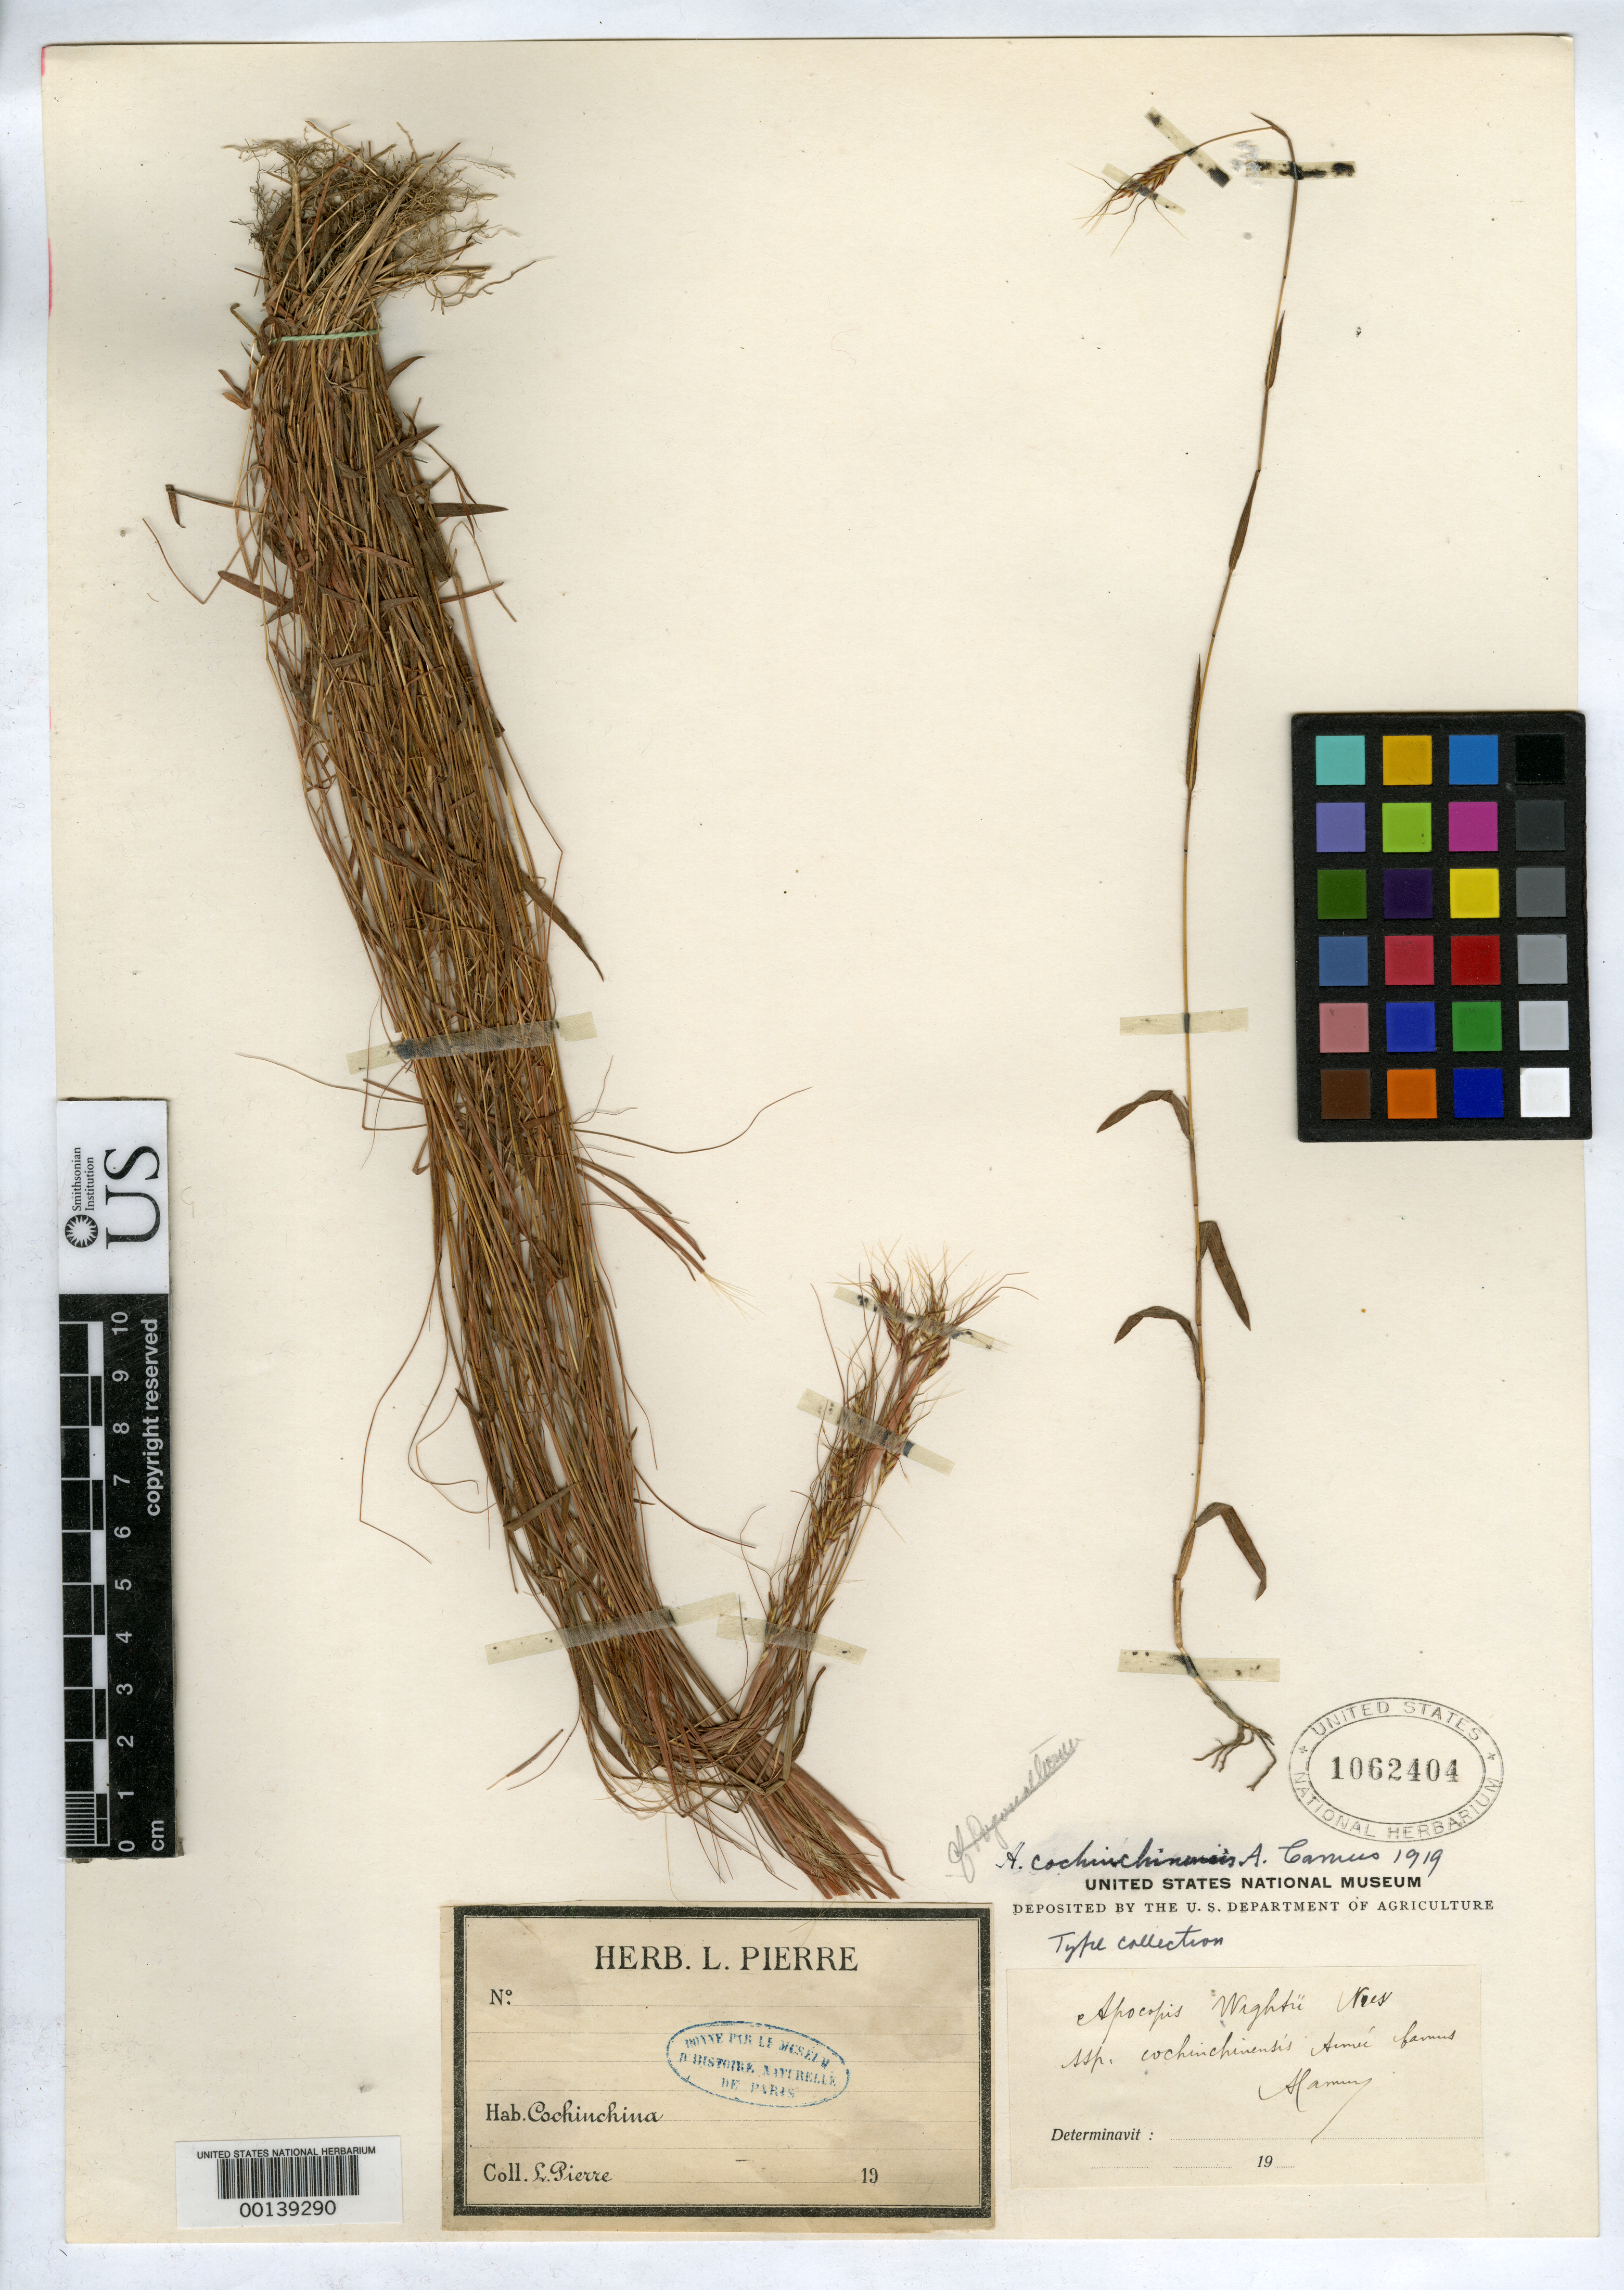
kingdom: Plantae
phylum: Tracheophyta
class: Liliopsida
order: Poales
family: Poaceae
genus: Apocopis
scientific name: Apocopis cochinchinensis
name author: A. Camus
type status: Isotype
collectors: J. Pierre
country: Vietnam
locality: Cochinchina, south Vietnam.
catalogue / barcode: US 1062404